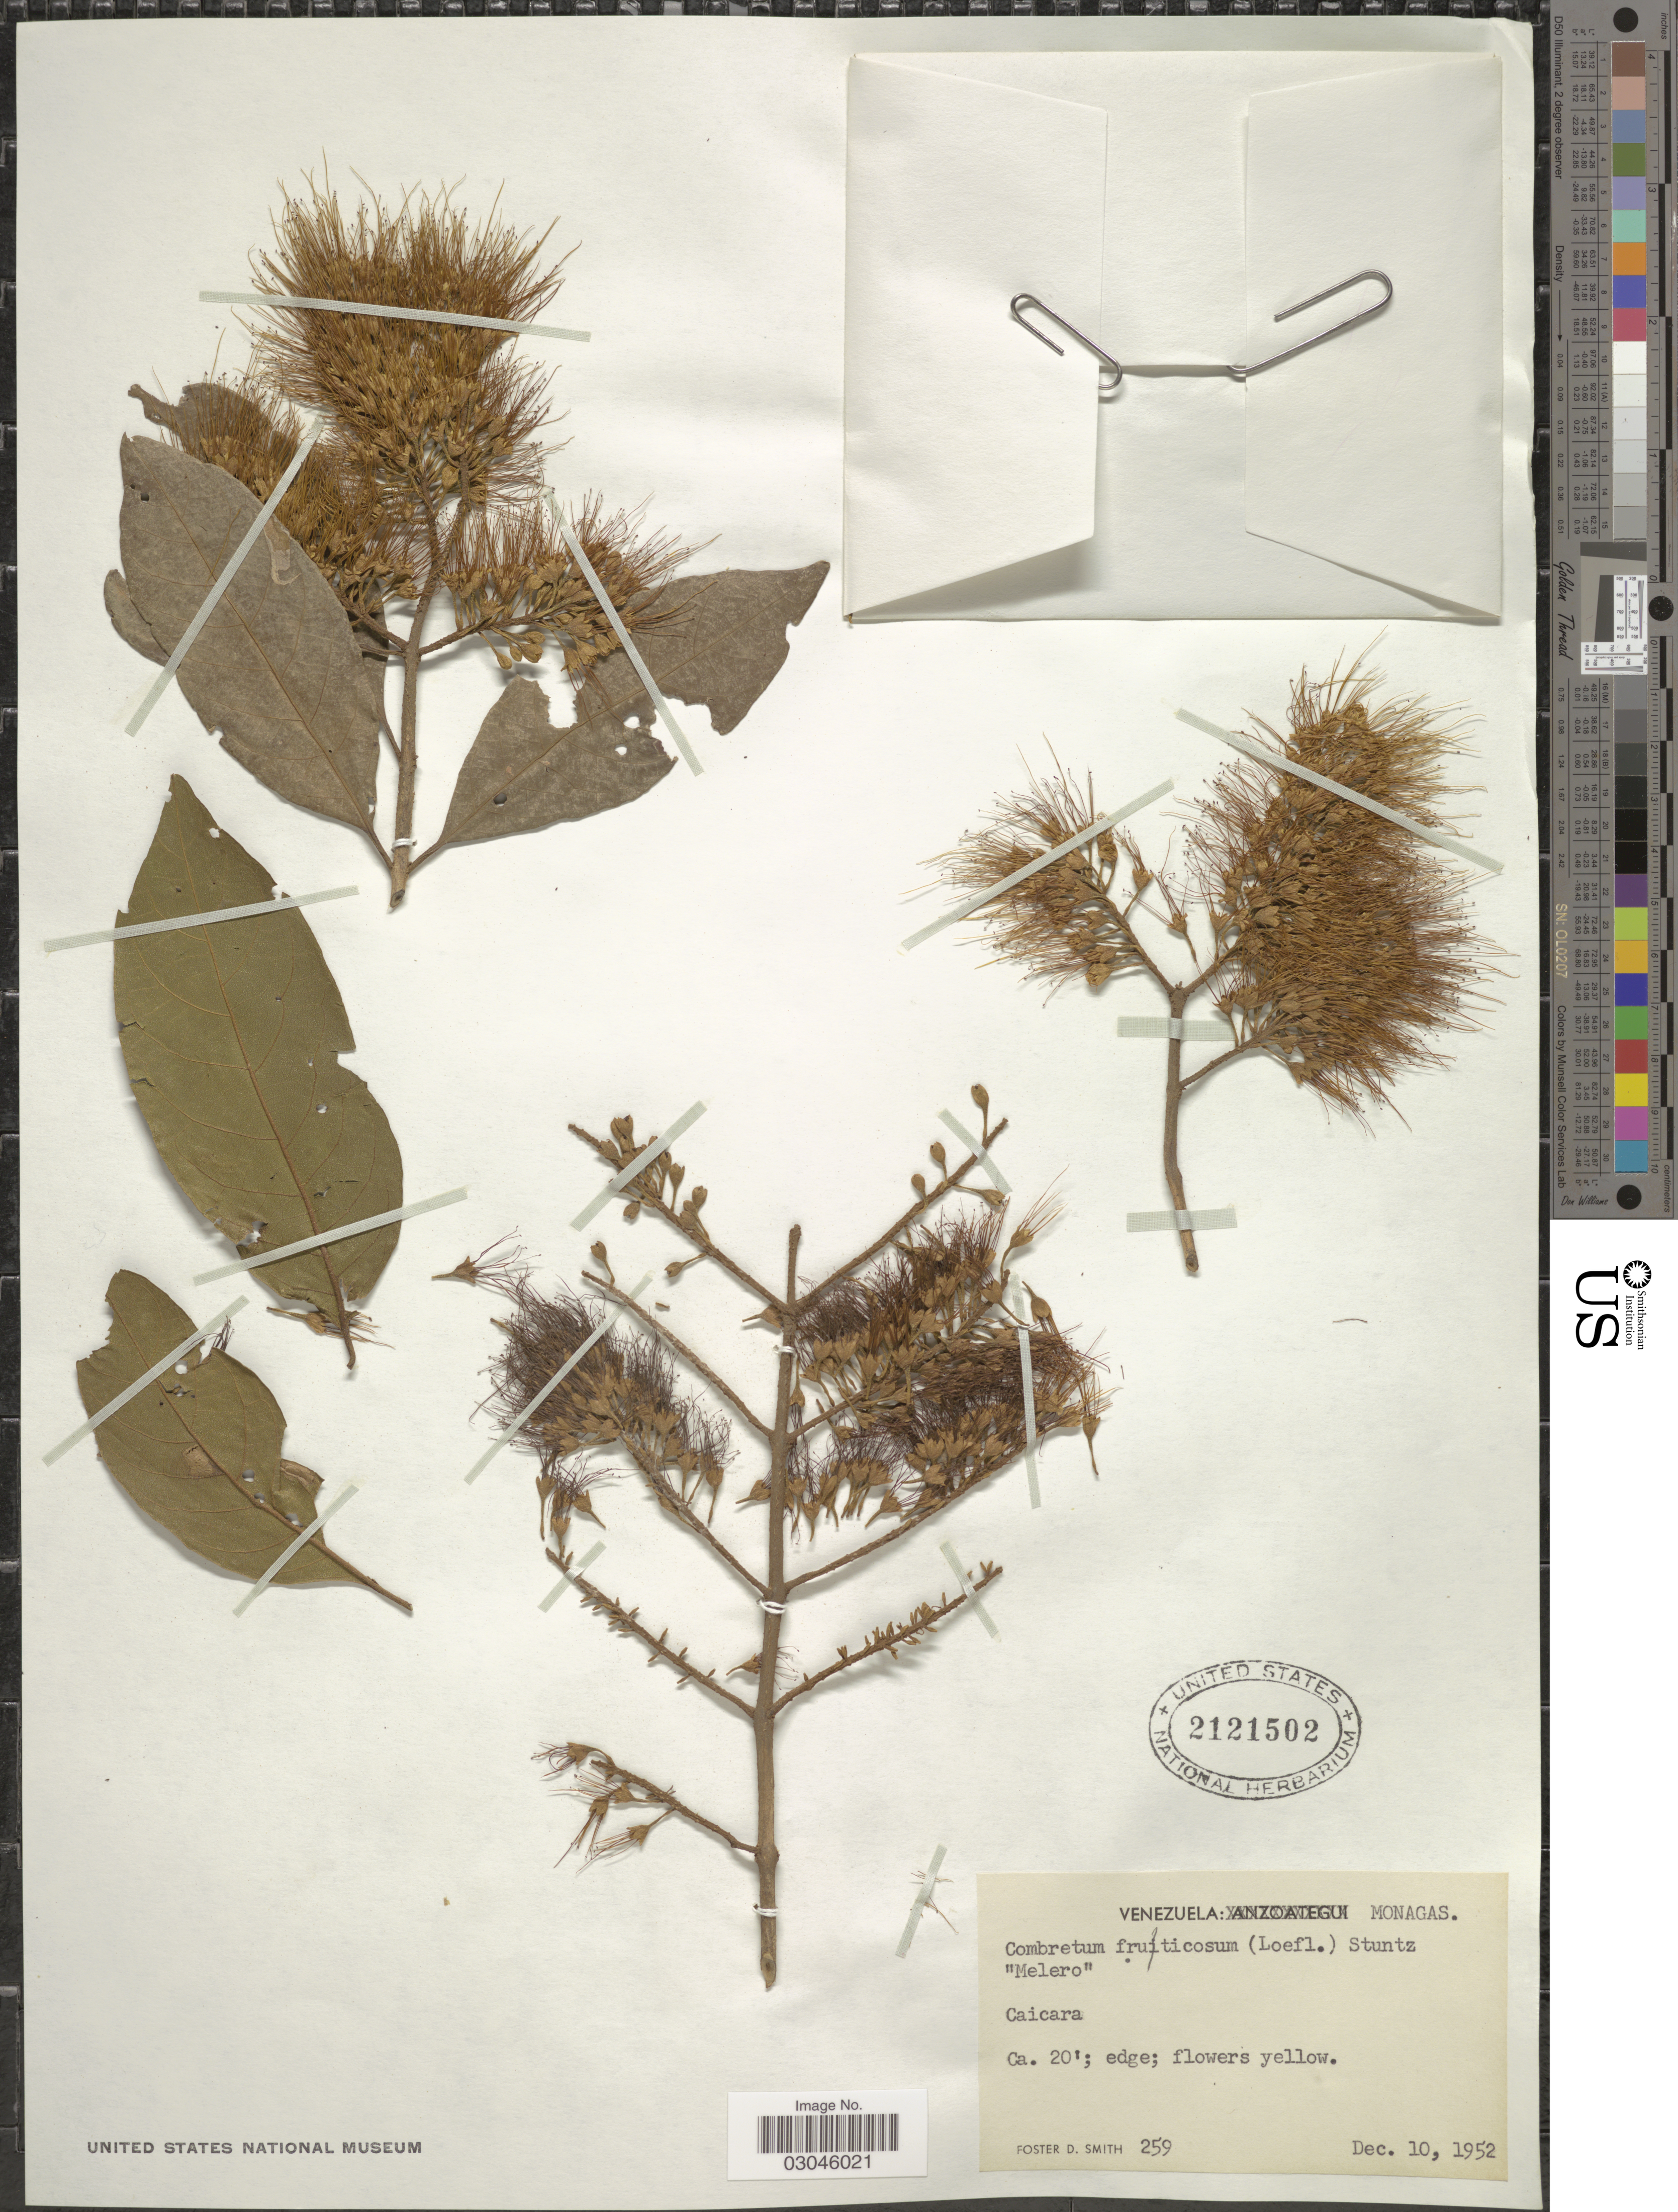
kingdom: Plantae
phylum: Tracheophyta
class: Magnoliopsida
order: Myrtales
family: Combretaceae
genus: Combretum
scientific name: Combretum fruticosum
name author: (Loefl.) Stuntz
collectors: F. Smith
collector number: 259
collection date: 1952-12-10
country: Venezuela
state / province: Monagas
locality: Caicara.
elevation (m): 6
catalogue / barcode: US 2121502